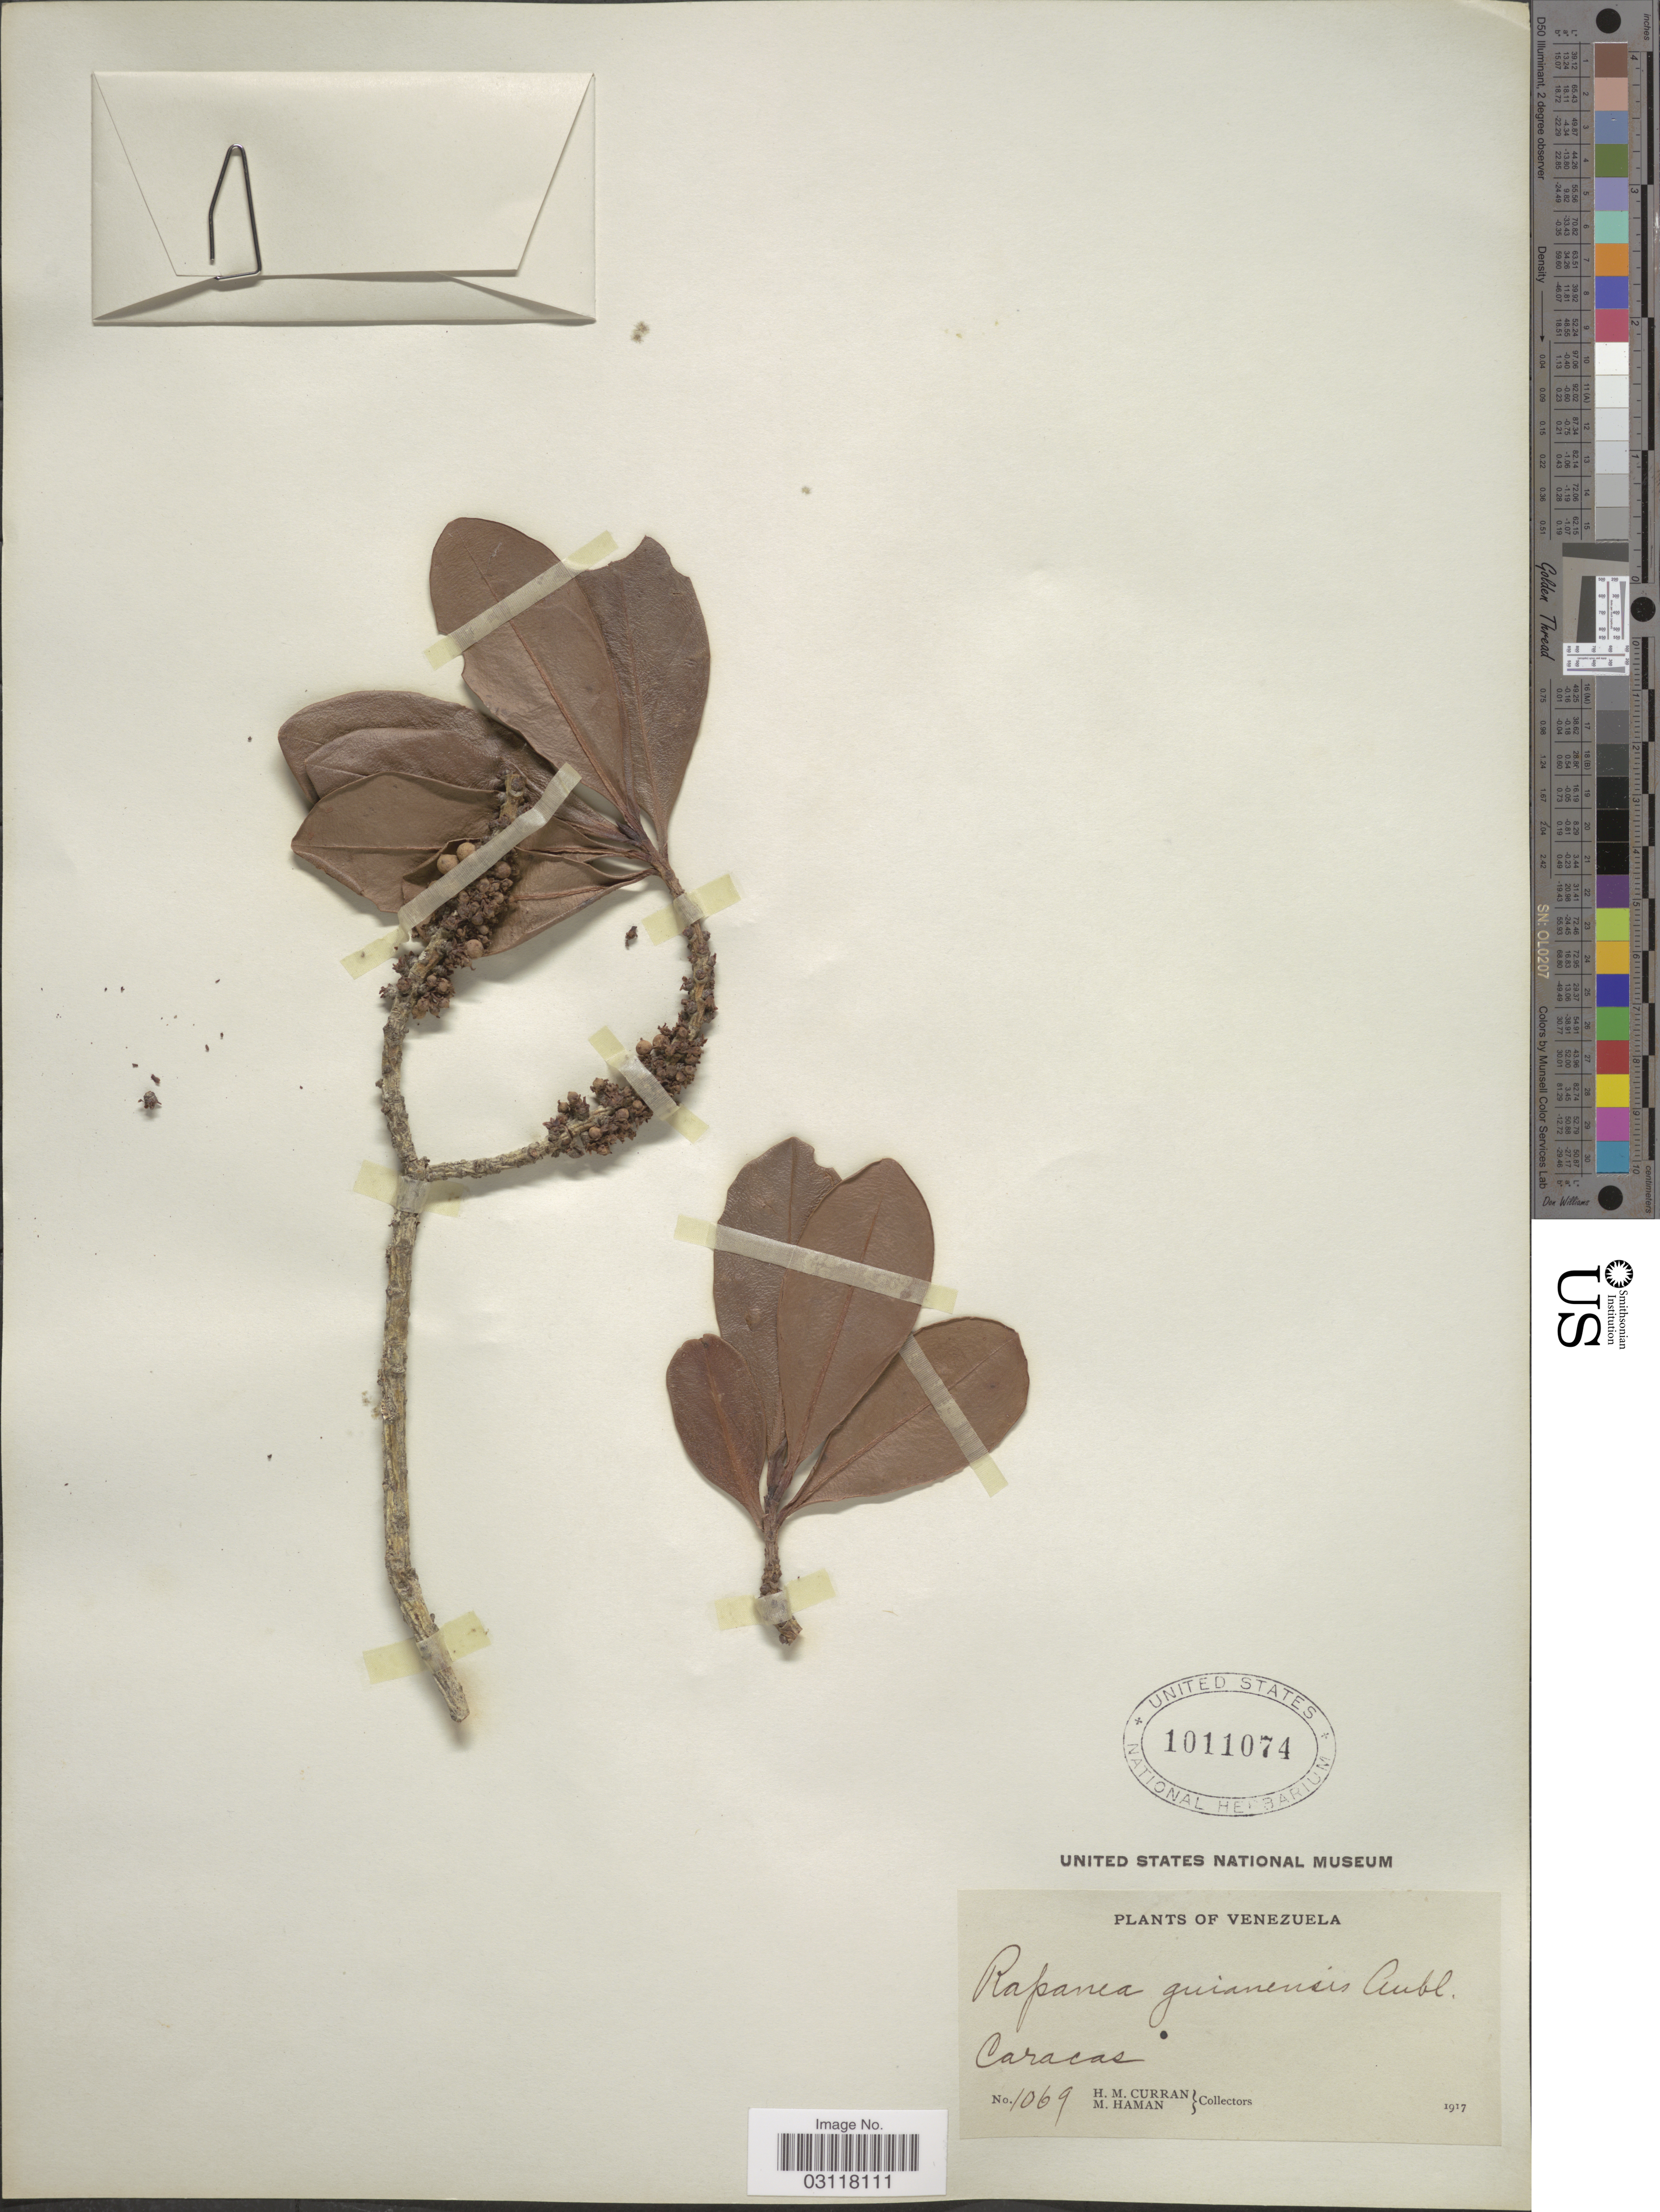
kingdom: Plantae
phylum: Tracheophyta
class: Magnoliopsida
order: Ericales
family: Primulaceae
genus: Rapanea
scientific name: Rapanea guianensis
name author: Aubl.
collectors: H. M. Curran & M. Haman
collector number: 1069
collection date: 1917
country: Venezuela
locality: Caracas.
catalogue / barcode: US 1011074